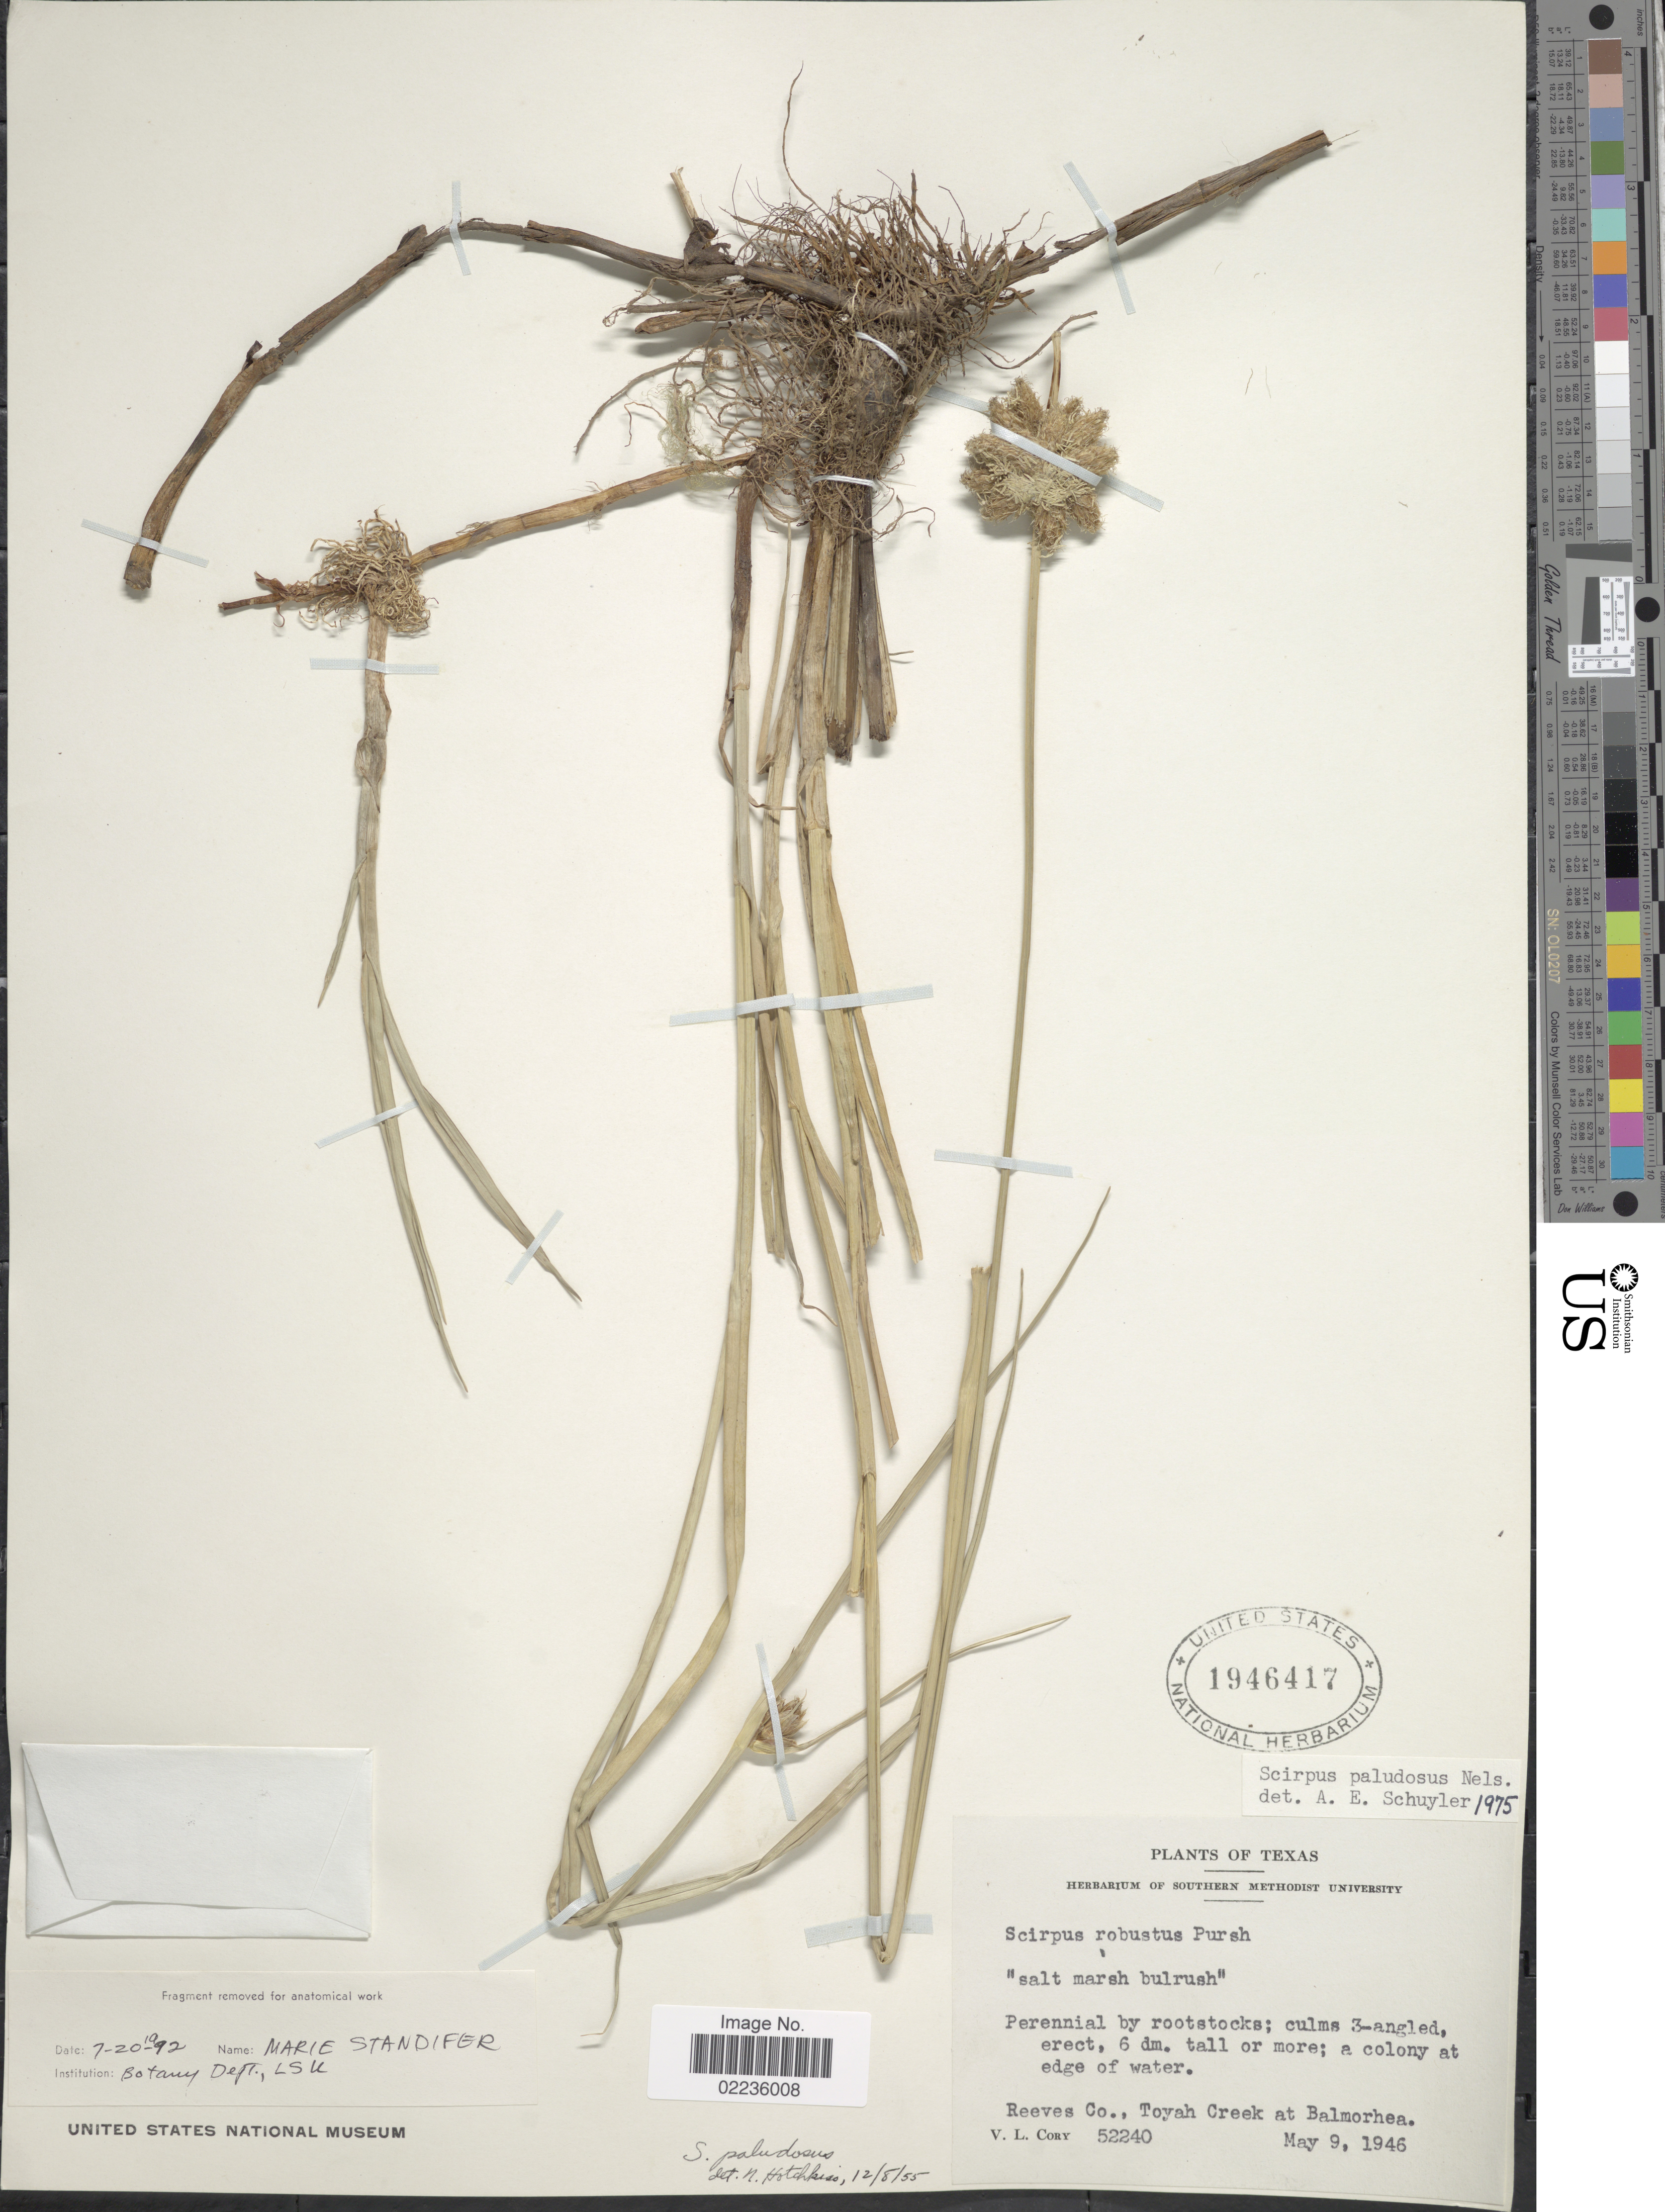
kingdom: Plantae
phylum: Tracheophyta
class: Liliopsida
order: Poales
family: Cyperaceae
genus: Bolboschoenus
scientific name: Bolboschoenus maritimus subsp. paludosus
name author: (A. Nelson) T. Koyama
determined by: Strong, M. T., (US), Smithsonian Institution - National Museum of Natural History (UNITED STATES)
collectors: V. Cory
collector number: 52240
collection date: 1946-05-09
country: United States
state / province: Texas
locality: Reeves Co., Toyah Creek at Balmorhea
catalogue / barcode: US 1946417